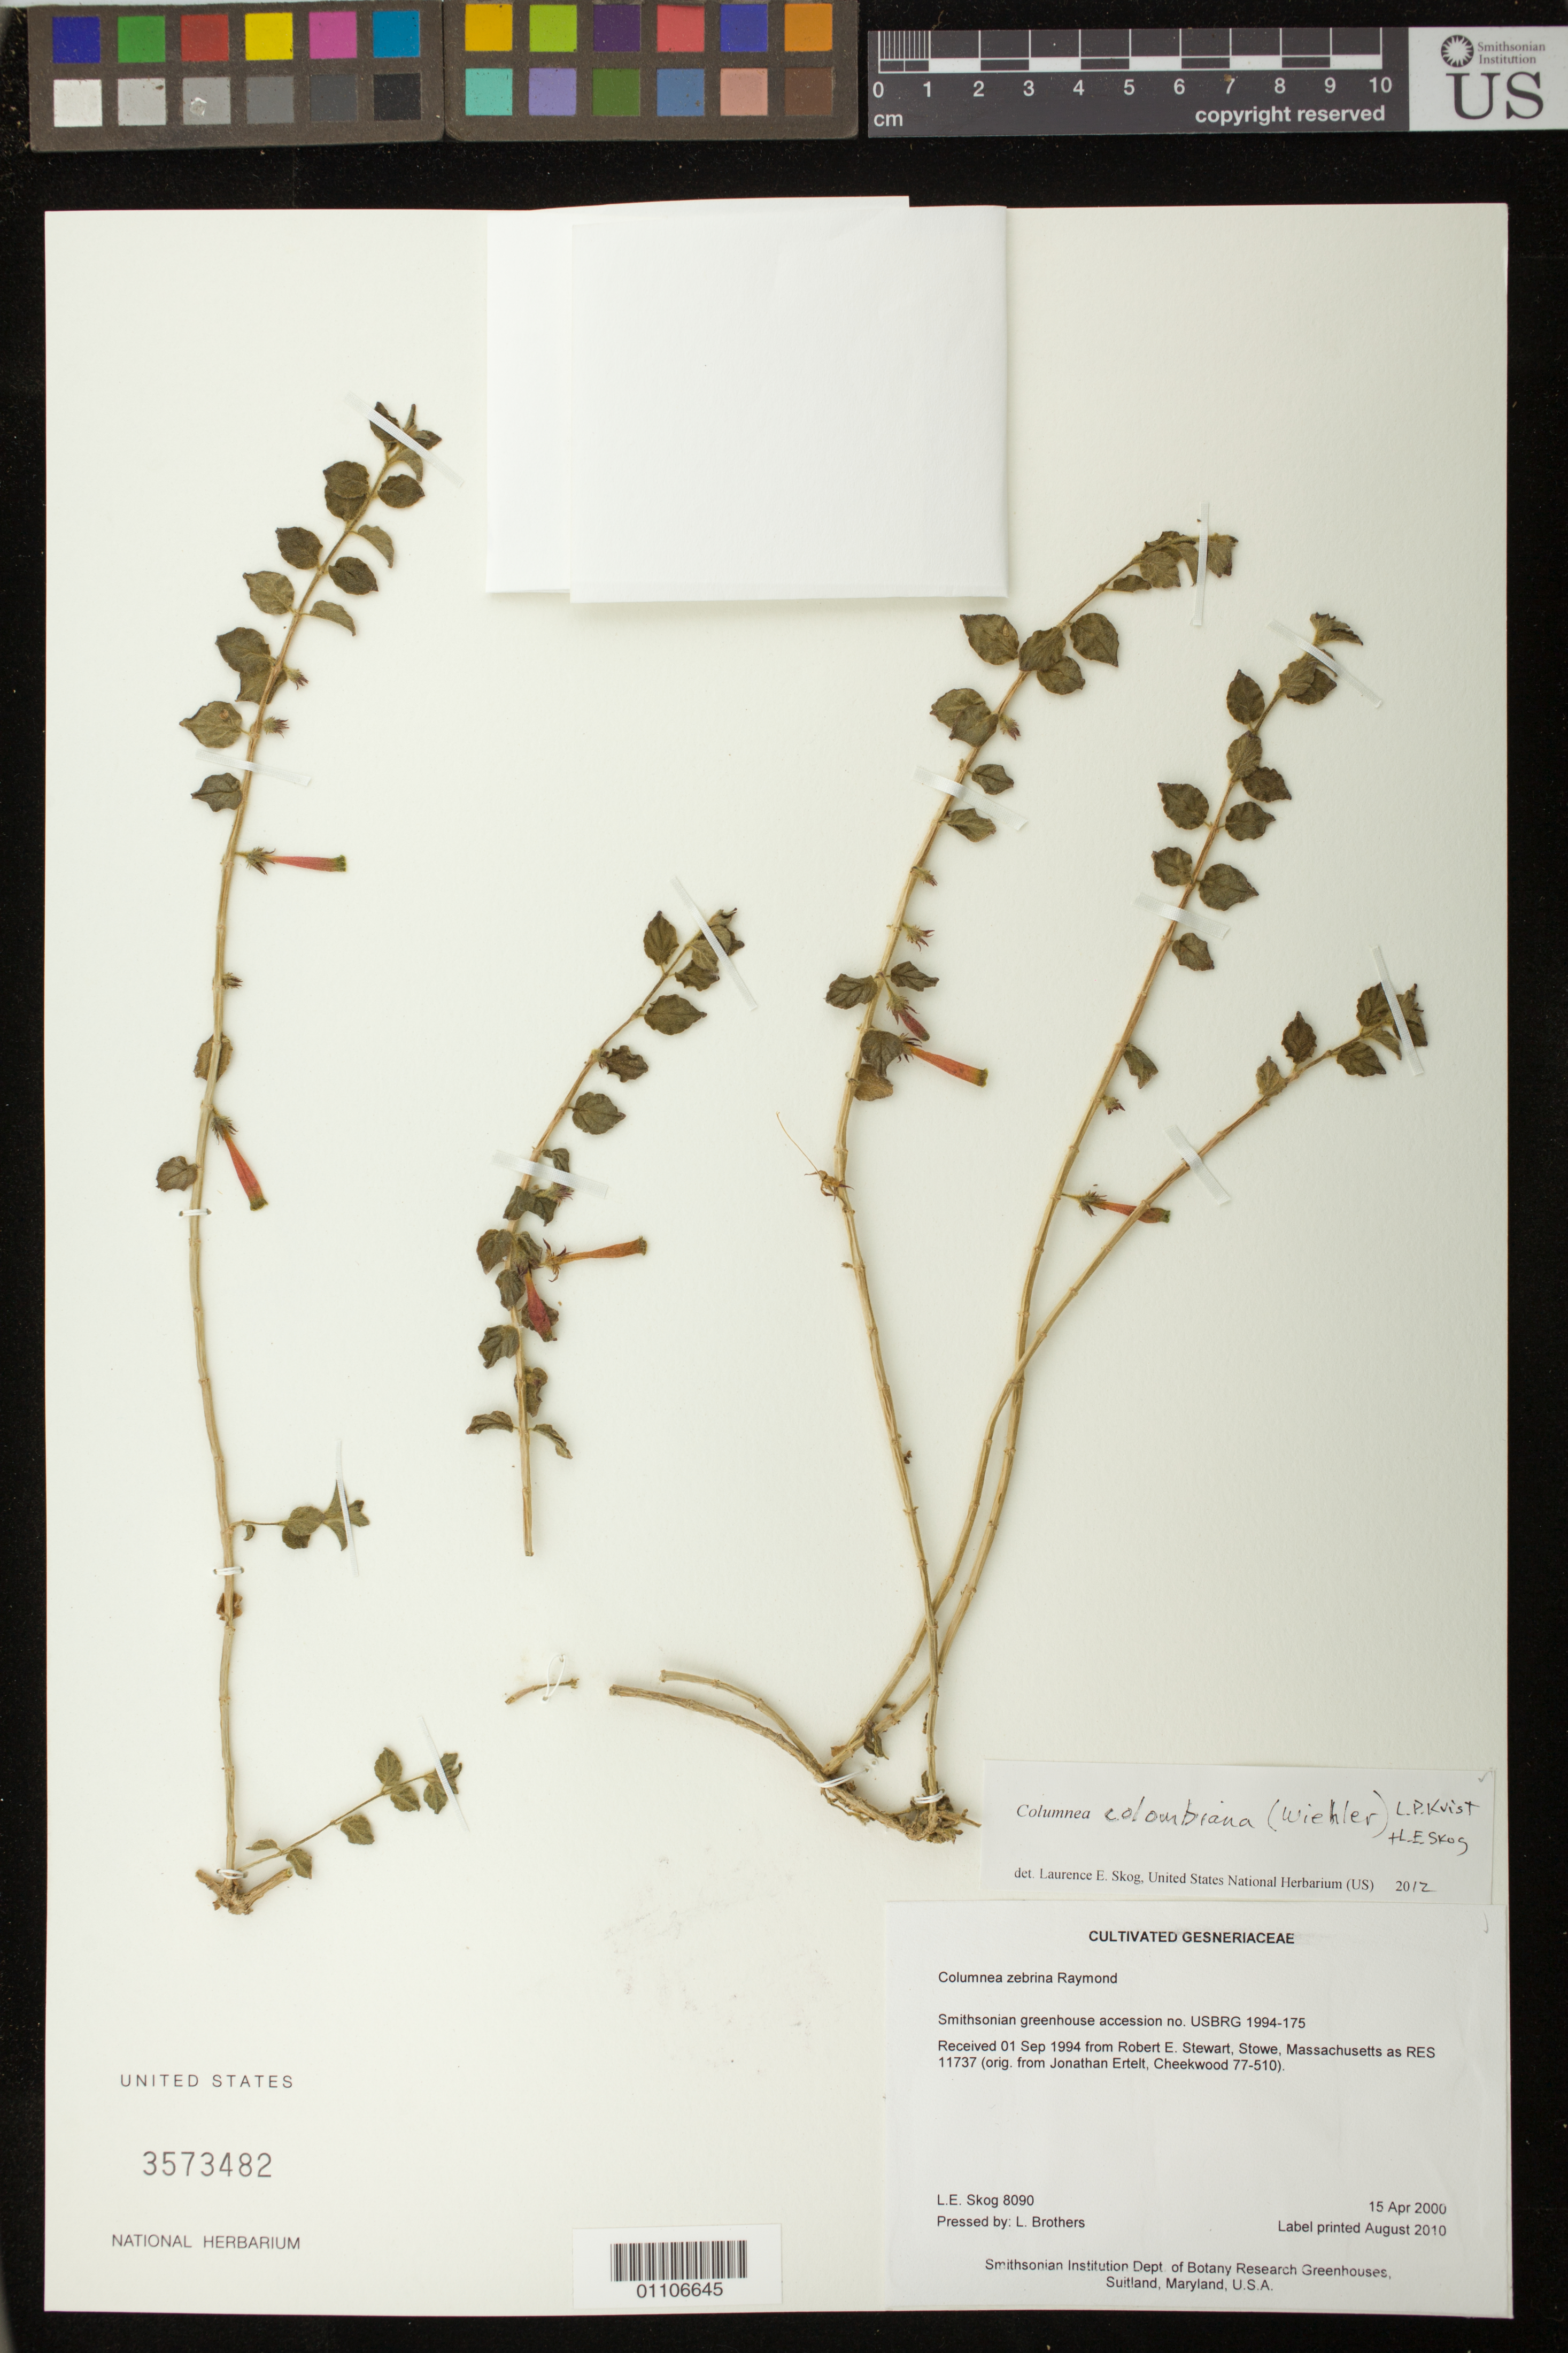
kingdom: Plantae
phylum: Tracheophyta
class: Magnoliopsida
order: Lamiales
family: Gesneriaceae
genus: Columnea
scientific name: Columnea colombiana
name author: (Wiehler) L.P. Kvist & L.E. Skog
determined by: Skog, Laurence E.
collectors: L. E. Skog & L. Brothers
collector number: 8090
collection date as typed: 15 Apr 2000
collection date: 2000-04-15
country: United States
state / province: Maryland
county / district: Prince George's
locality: Smithsonian Institution Dept. of Botany Research Greenhouses, Suitland, Maryland, U.S.A.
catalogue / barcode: US 3573482